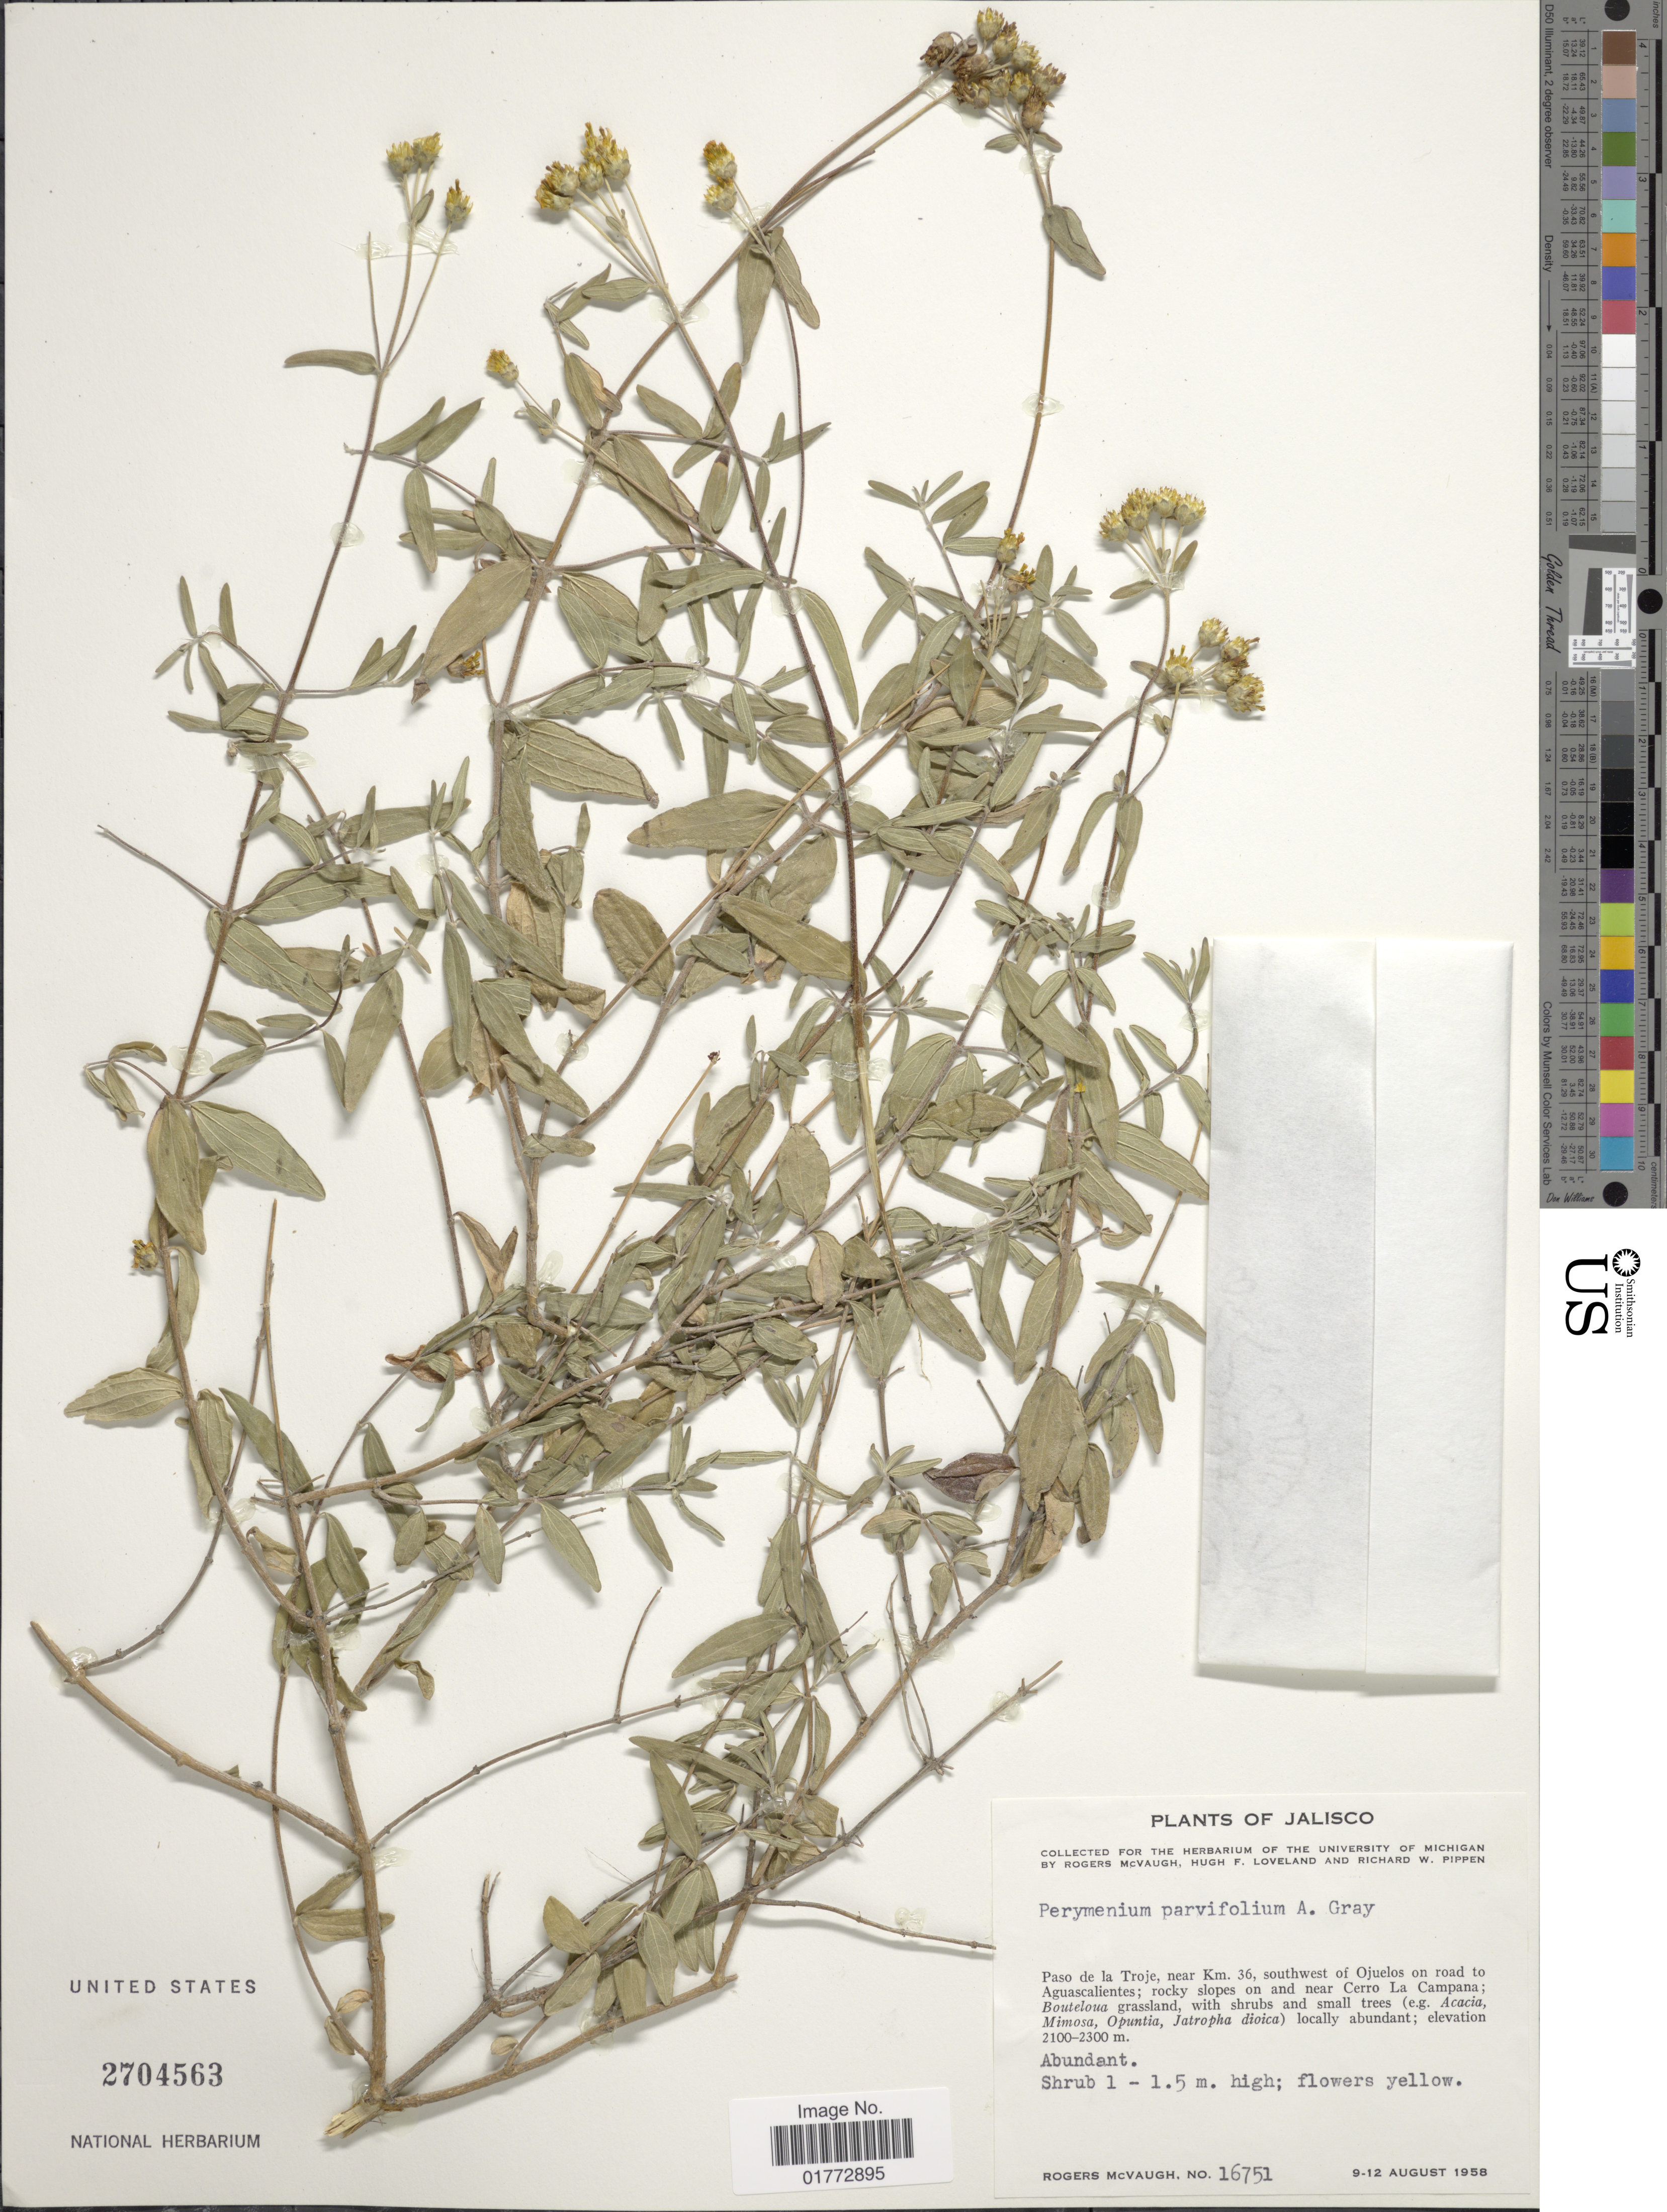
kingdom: Plantae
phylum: Tracheophyta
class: Magnoliopsida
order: Asterales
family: Asteraceae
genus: Perymenium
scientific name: Perymenium parvifolium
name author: A. Gray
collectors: R. McVaugh, H. Loveland & R. W. Pippen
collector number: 16751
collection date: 1958-08-09/1958-08-12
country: Mexico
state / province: Jalisco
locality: Paso de la Troje, near Km. 36, southwest of Ojuelos on road to Aguascalientes; rocky slopes on and near Cerro La Campana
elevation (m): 2100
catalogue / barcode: US 2704563